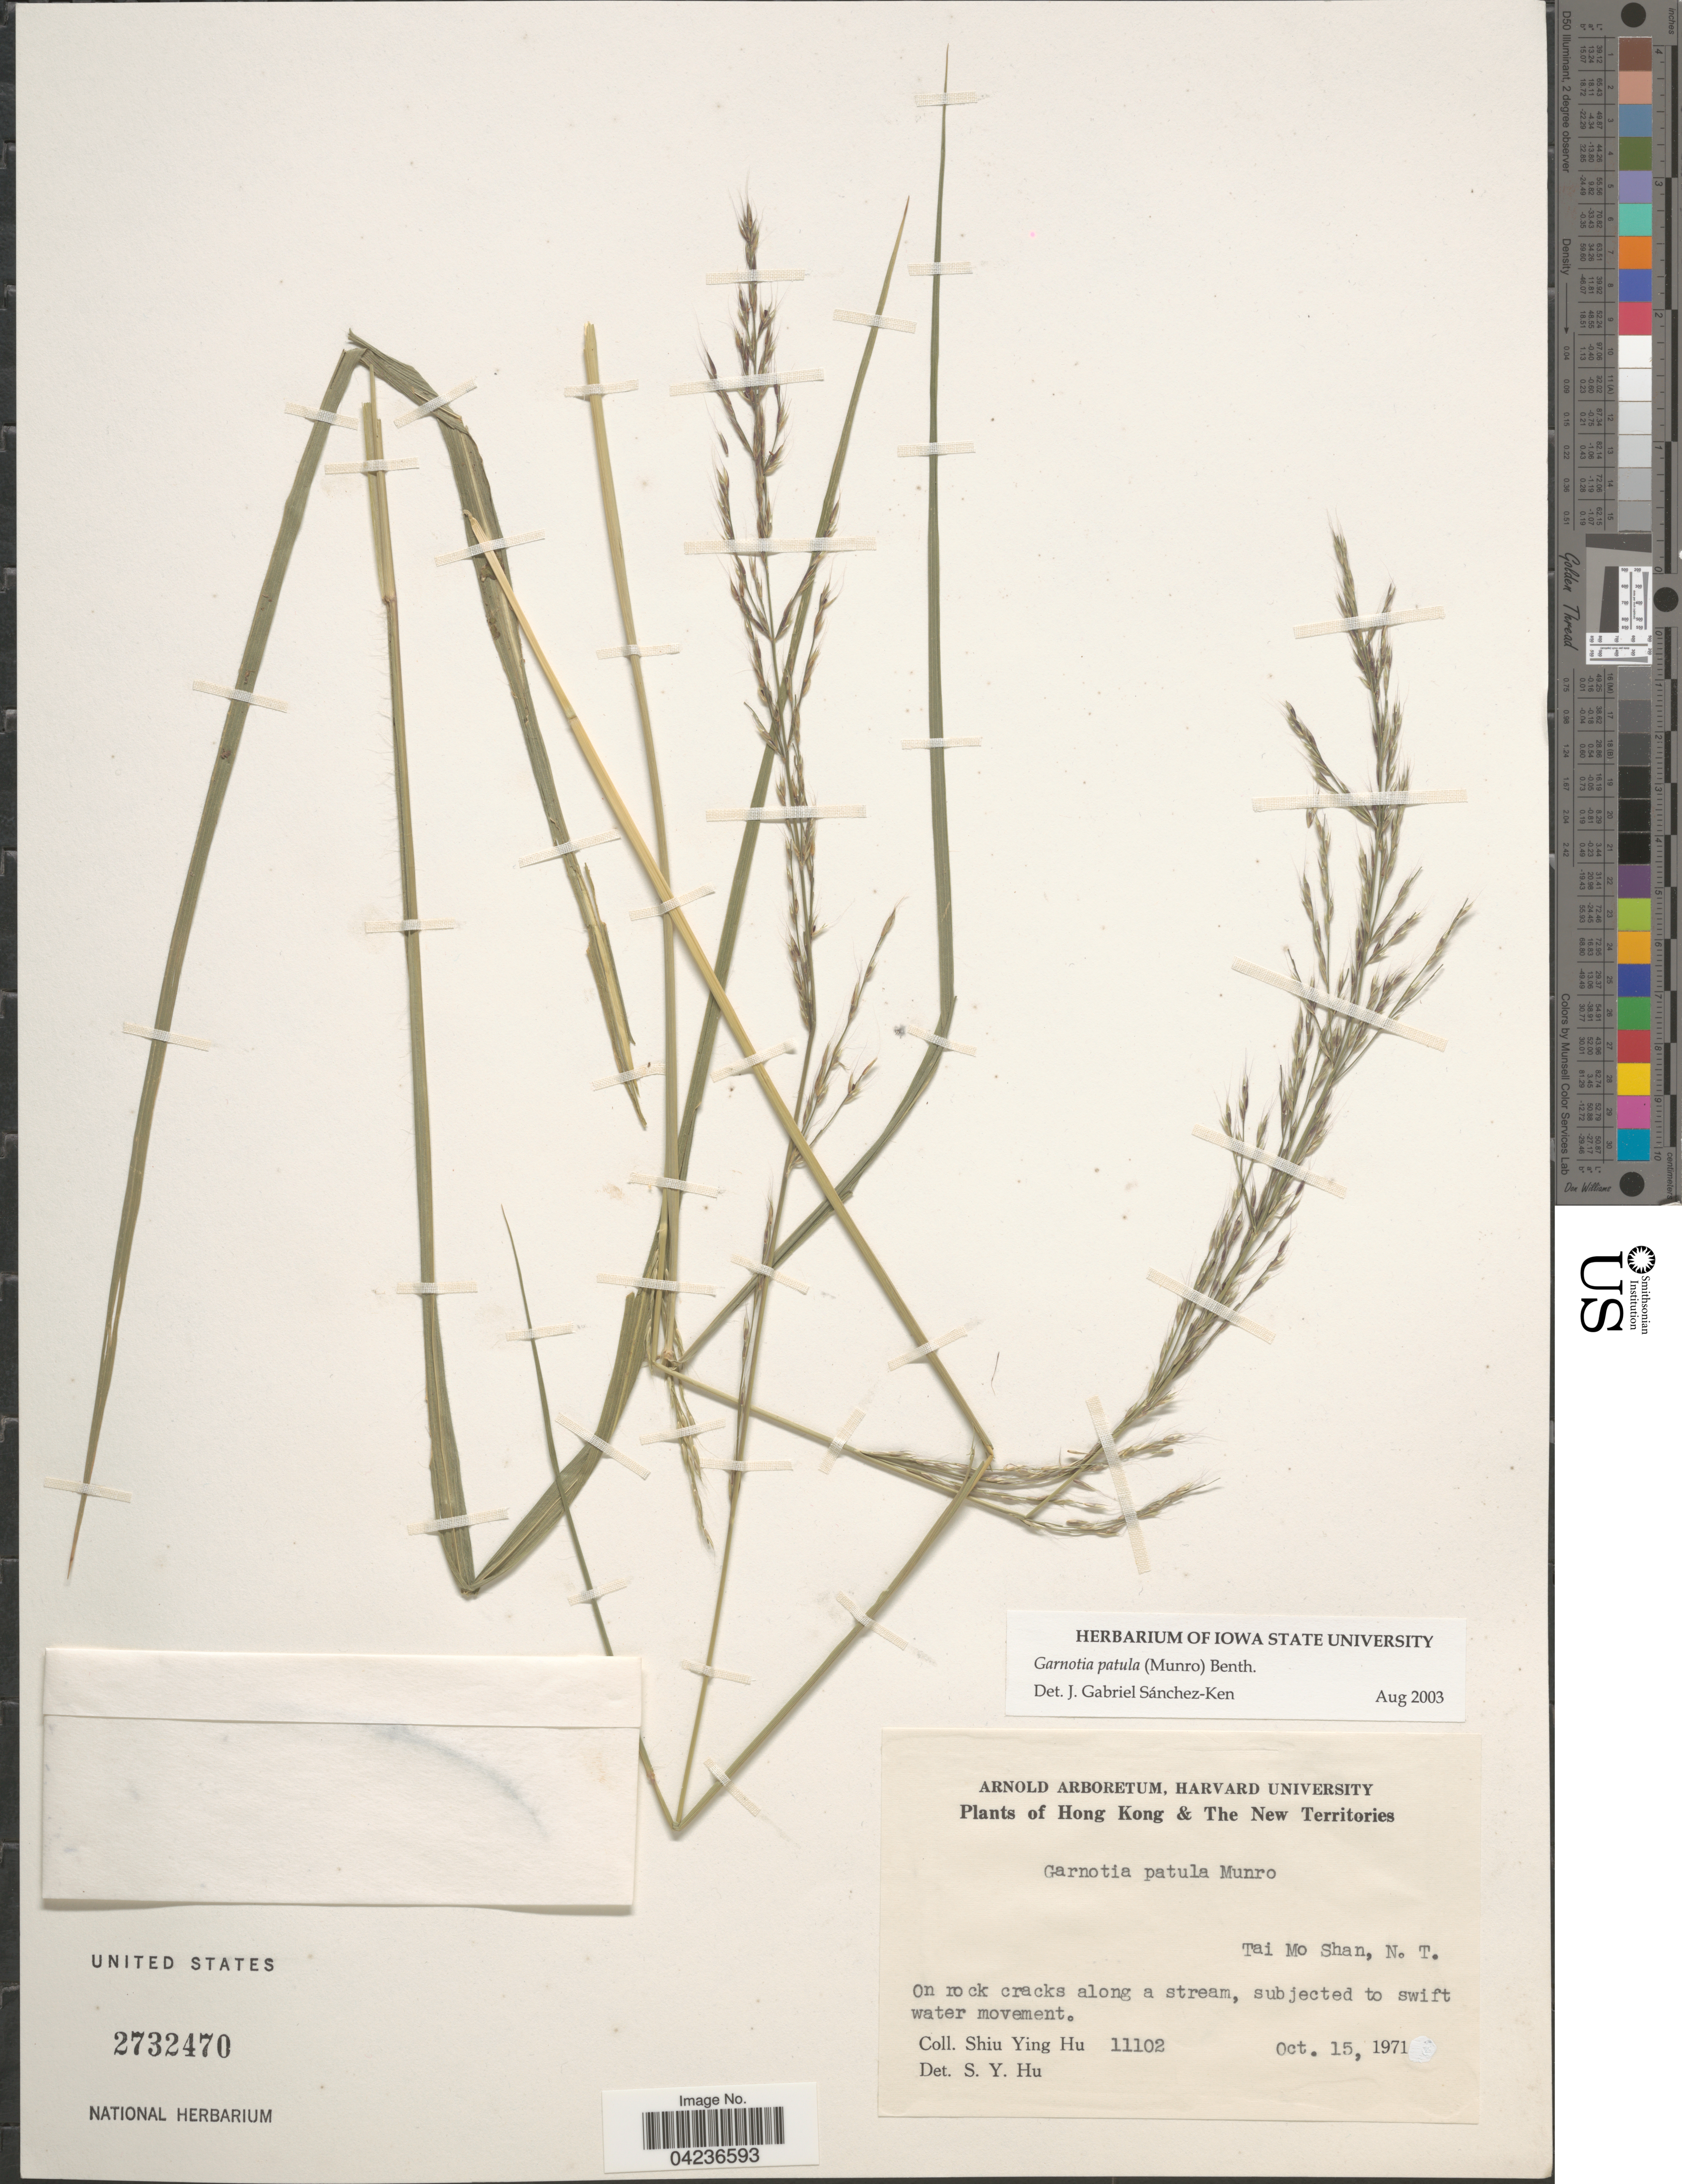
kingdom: Plantae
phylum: Tracheophyta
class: Liliopsida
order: Poales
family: Poaceae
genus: Garnotia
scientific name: Garnotia patula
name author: (Munro) Benth.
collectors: S. Y. Hu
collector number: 11102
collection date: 1971-10-15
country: China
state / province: Hong Kong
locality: Hong Kong & The New Territories. Tai Mo Shan, N.T.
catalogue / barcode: US 2732470